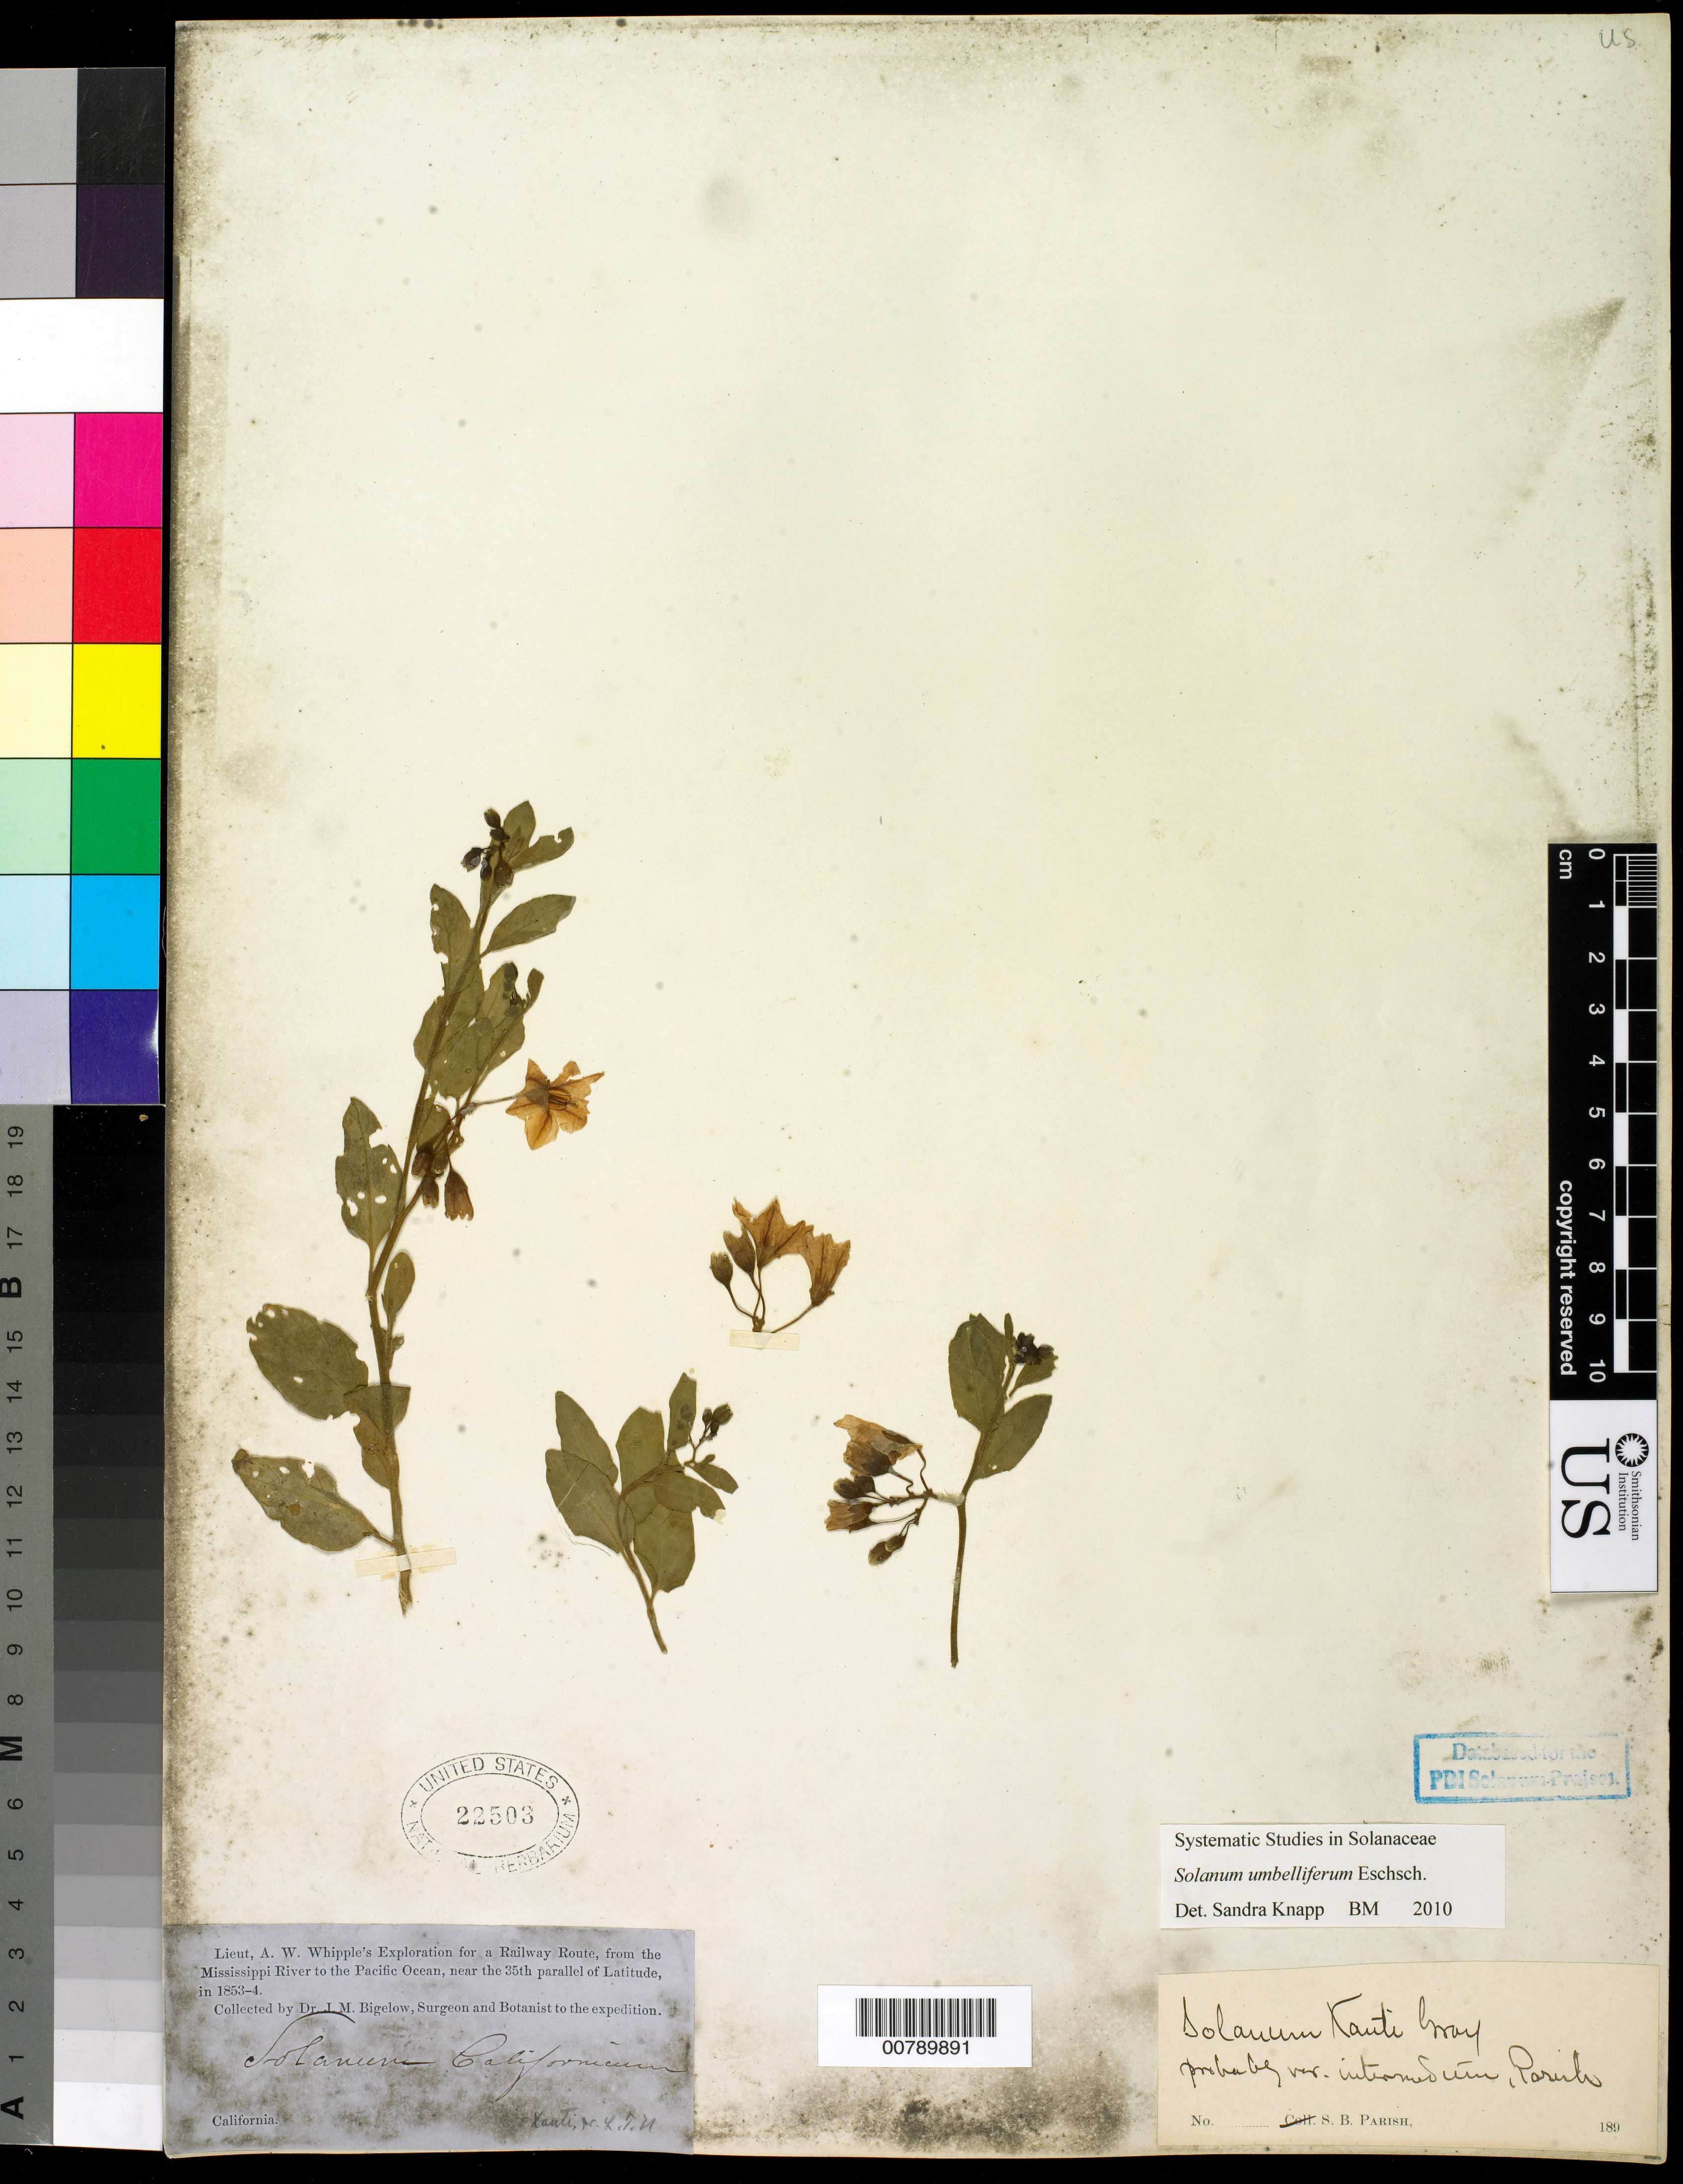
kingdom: Plantae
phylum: Tracheophyta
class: Magnoliopsida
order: Solanales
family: Solanaceae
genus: Solanum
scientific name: Solanum umbelliferum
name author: Eschsch.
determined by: Knapp, S. D.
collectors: J. M. Bigelow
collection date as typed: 1853 to 1854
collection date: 1853/1854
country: United States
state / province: California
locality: sin. loc.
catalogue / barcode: US 22503